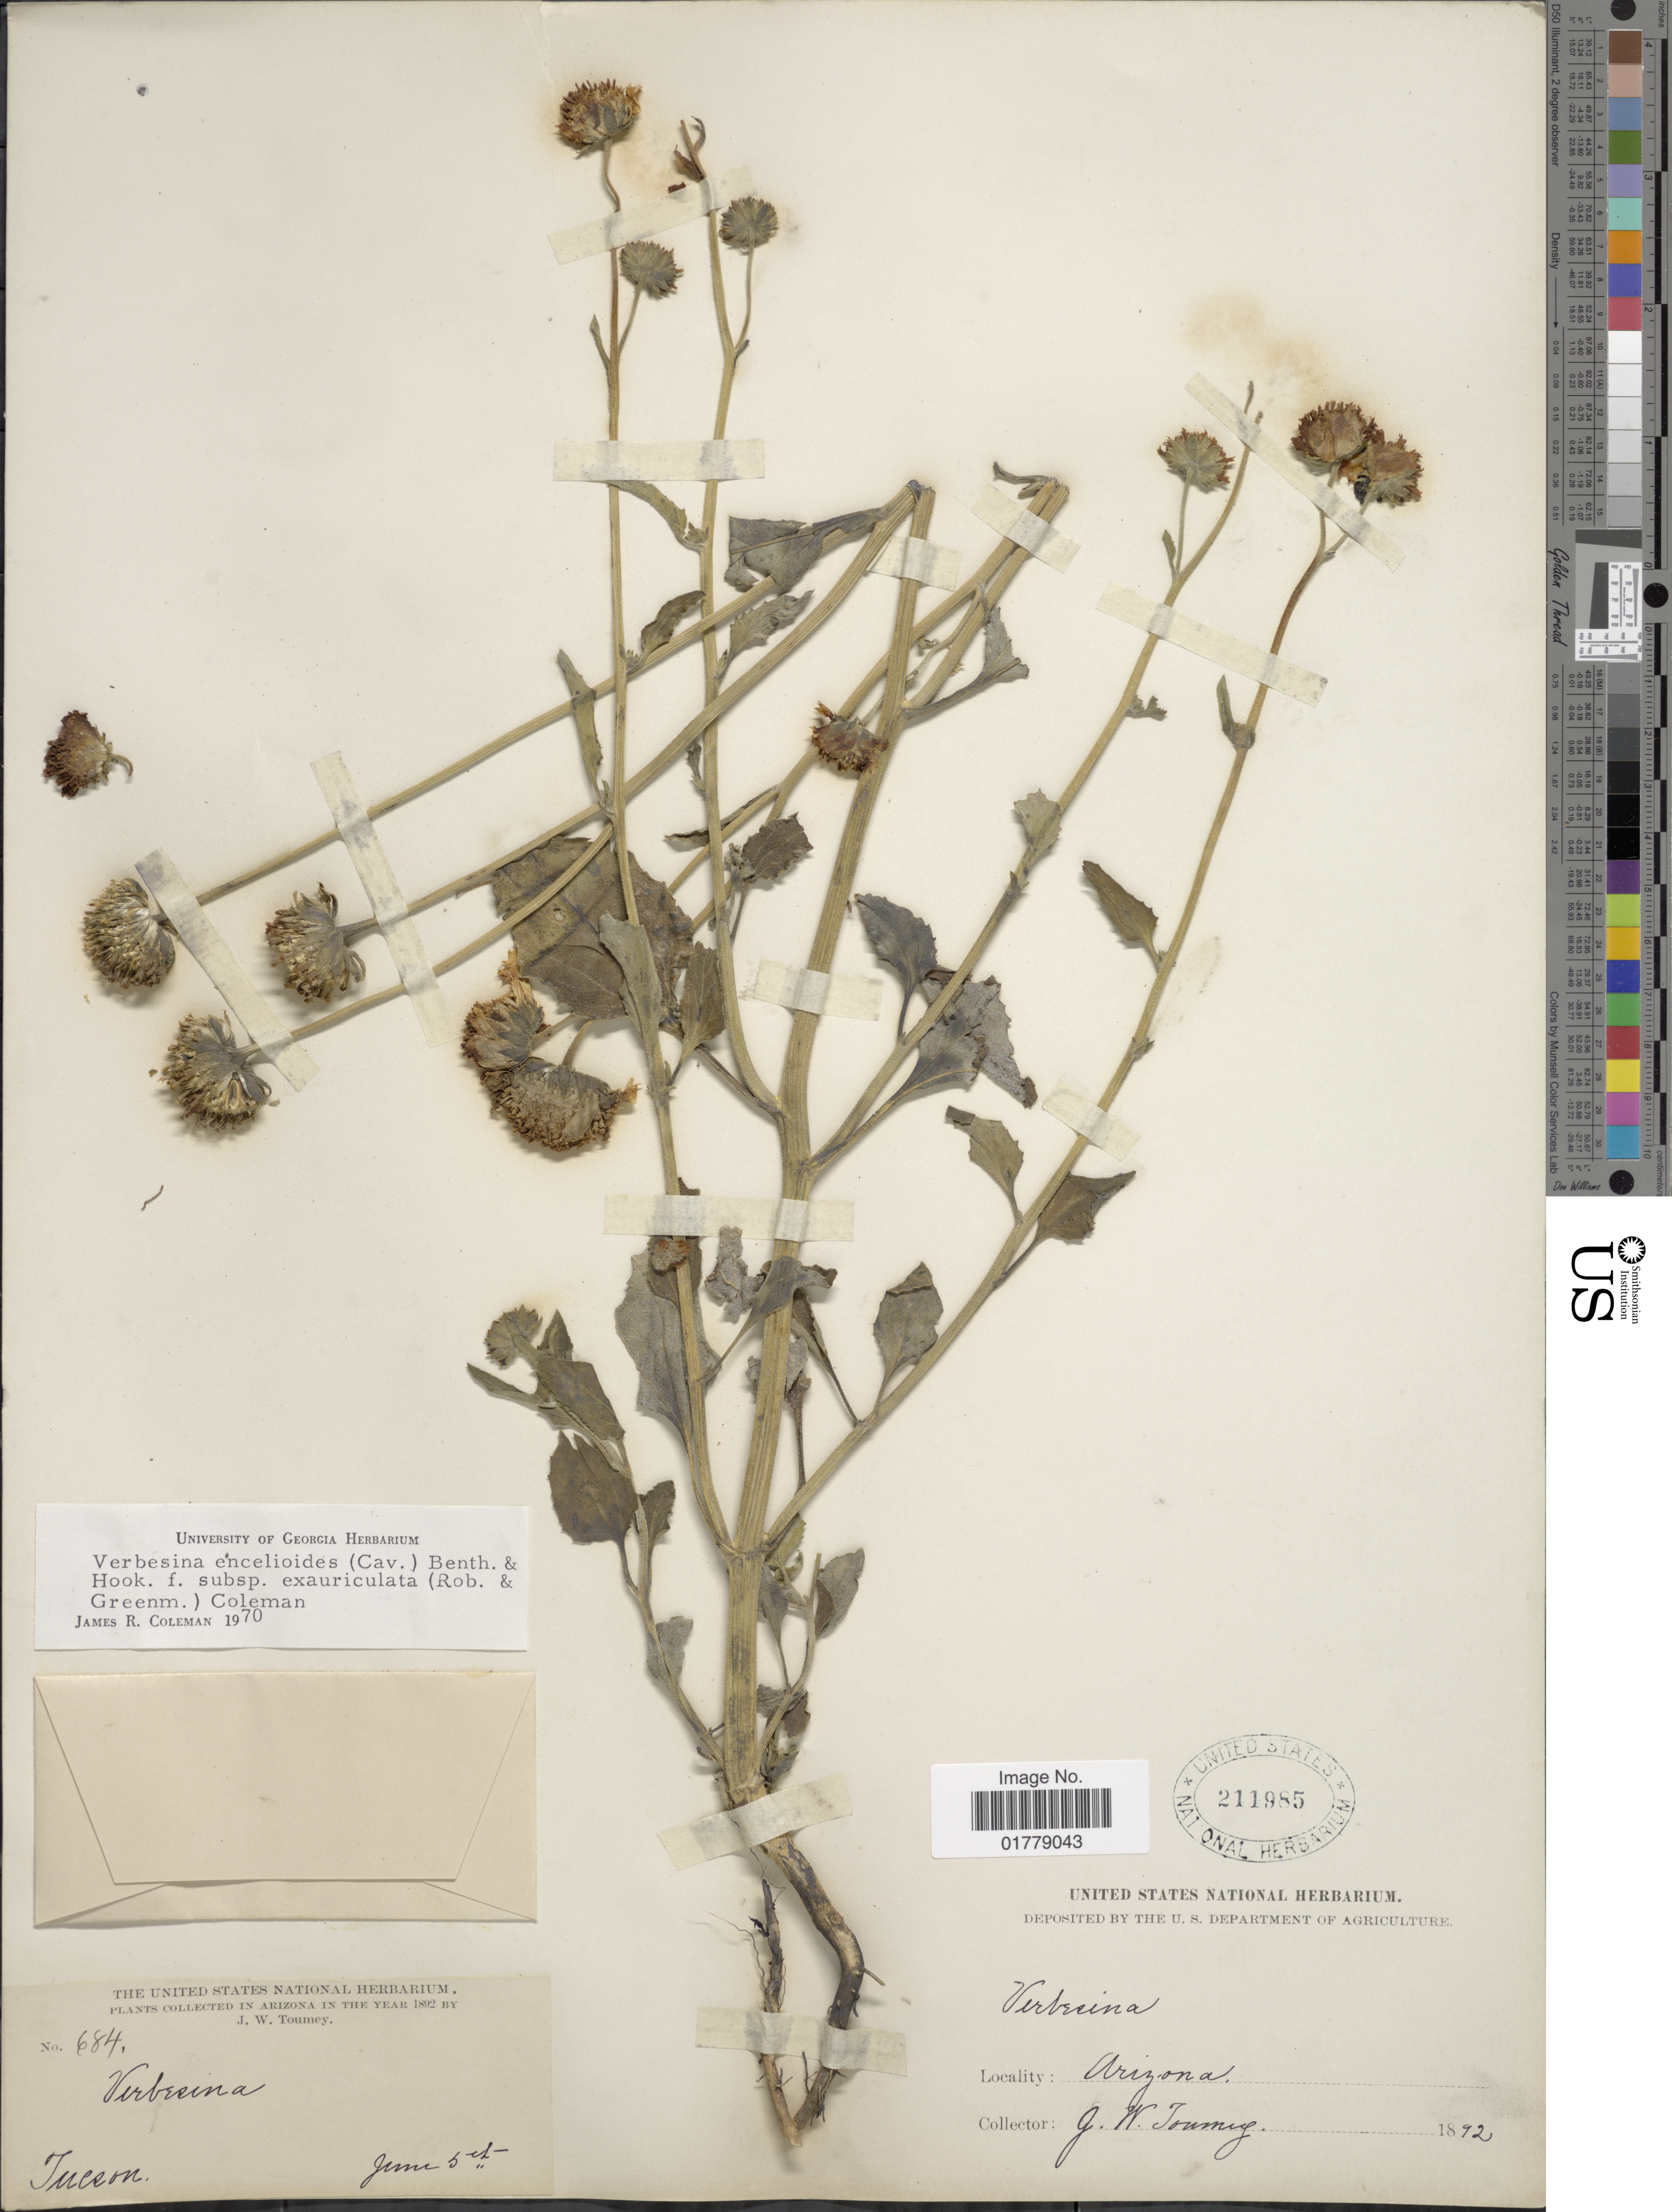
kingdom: Plantae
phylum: Tracheophyta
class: Magnoliopsida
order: Asterales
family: Asteraceae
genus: Verbesina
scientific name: Verbesina encelioides var. cana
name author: (B.L. Rob.) Greenm.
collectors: J. W. Toumey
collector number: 684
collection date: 1892-06-05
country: United States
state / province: Arizona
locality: Arizona, Tucson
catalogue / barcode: US 211985